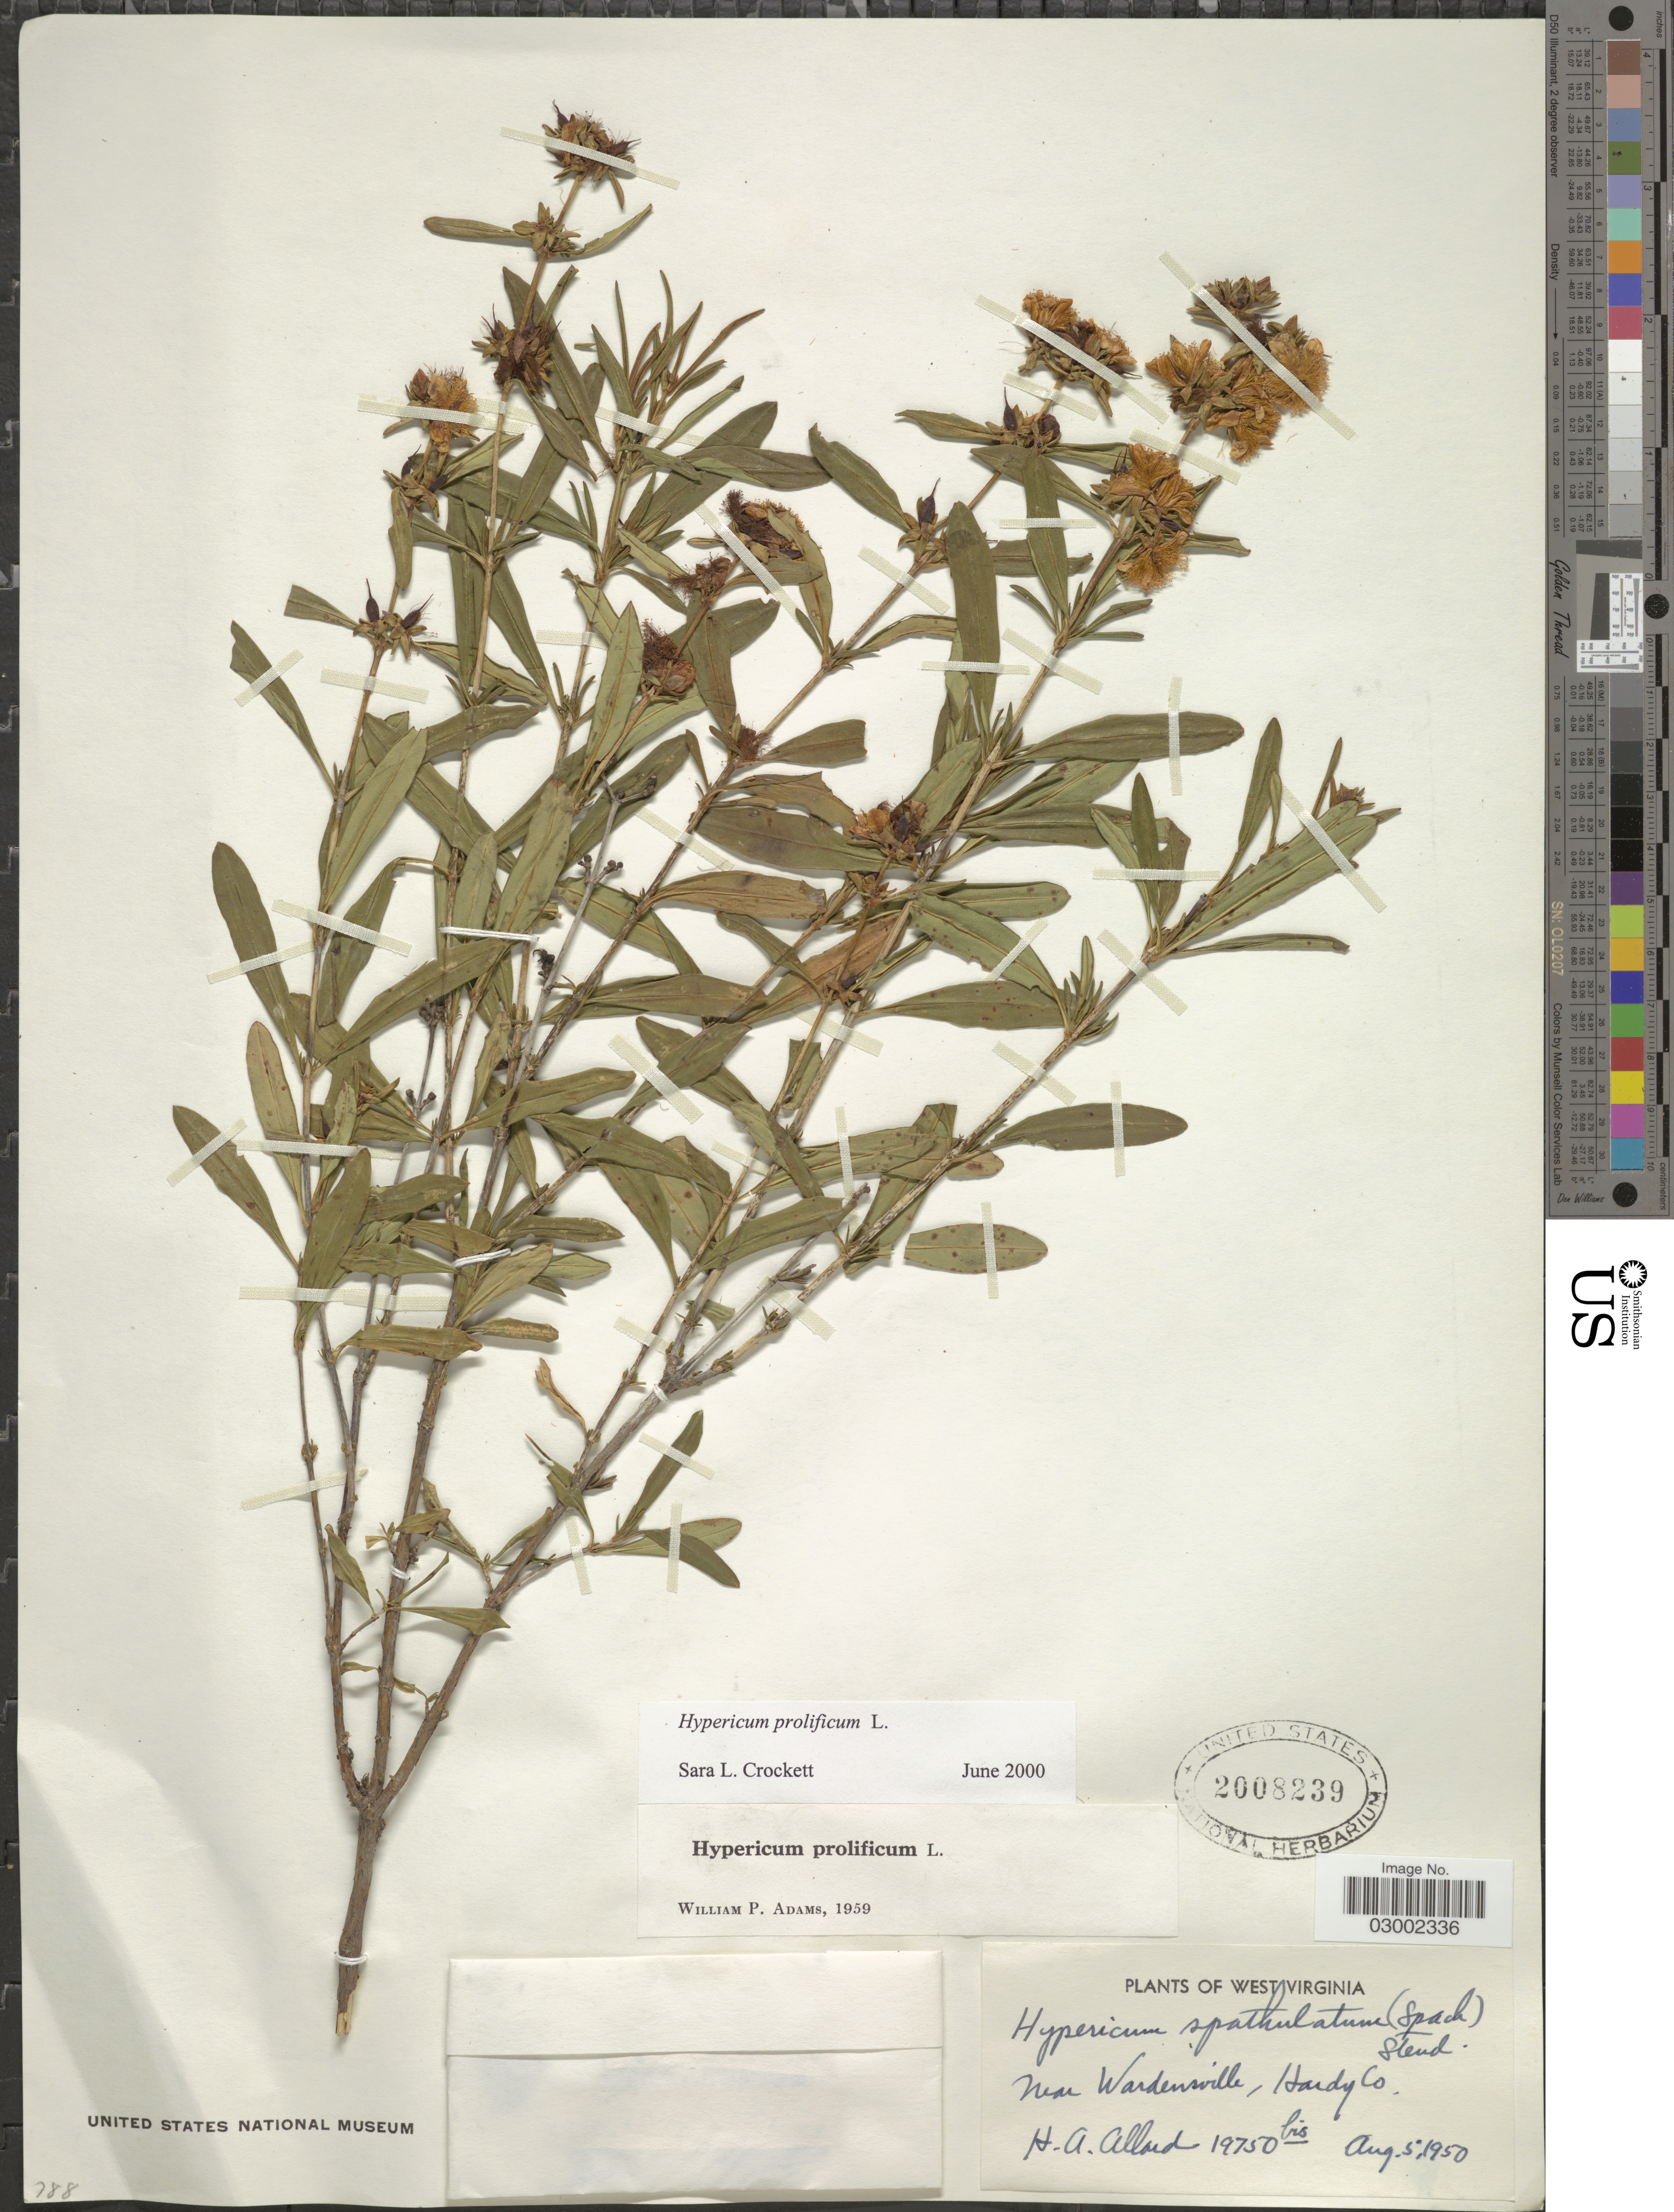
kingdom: Plantae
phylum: Tracheophyta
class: Magnoliopsida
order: Malpighiales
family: Hypericaceae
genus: Hypericum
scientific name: Hypericum prolificum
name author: L.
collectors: H. A. Allard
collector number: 19750bis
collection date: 1950-08-05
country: United States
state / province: West Virginia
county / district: Hardy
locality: Near Wardensville, Hardy Co.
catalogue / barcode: US 2008239